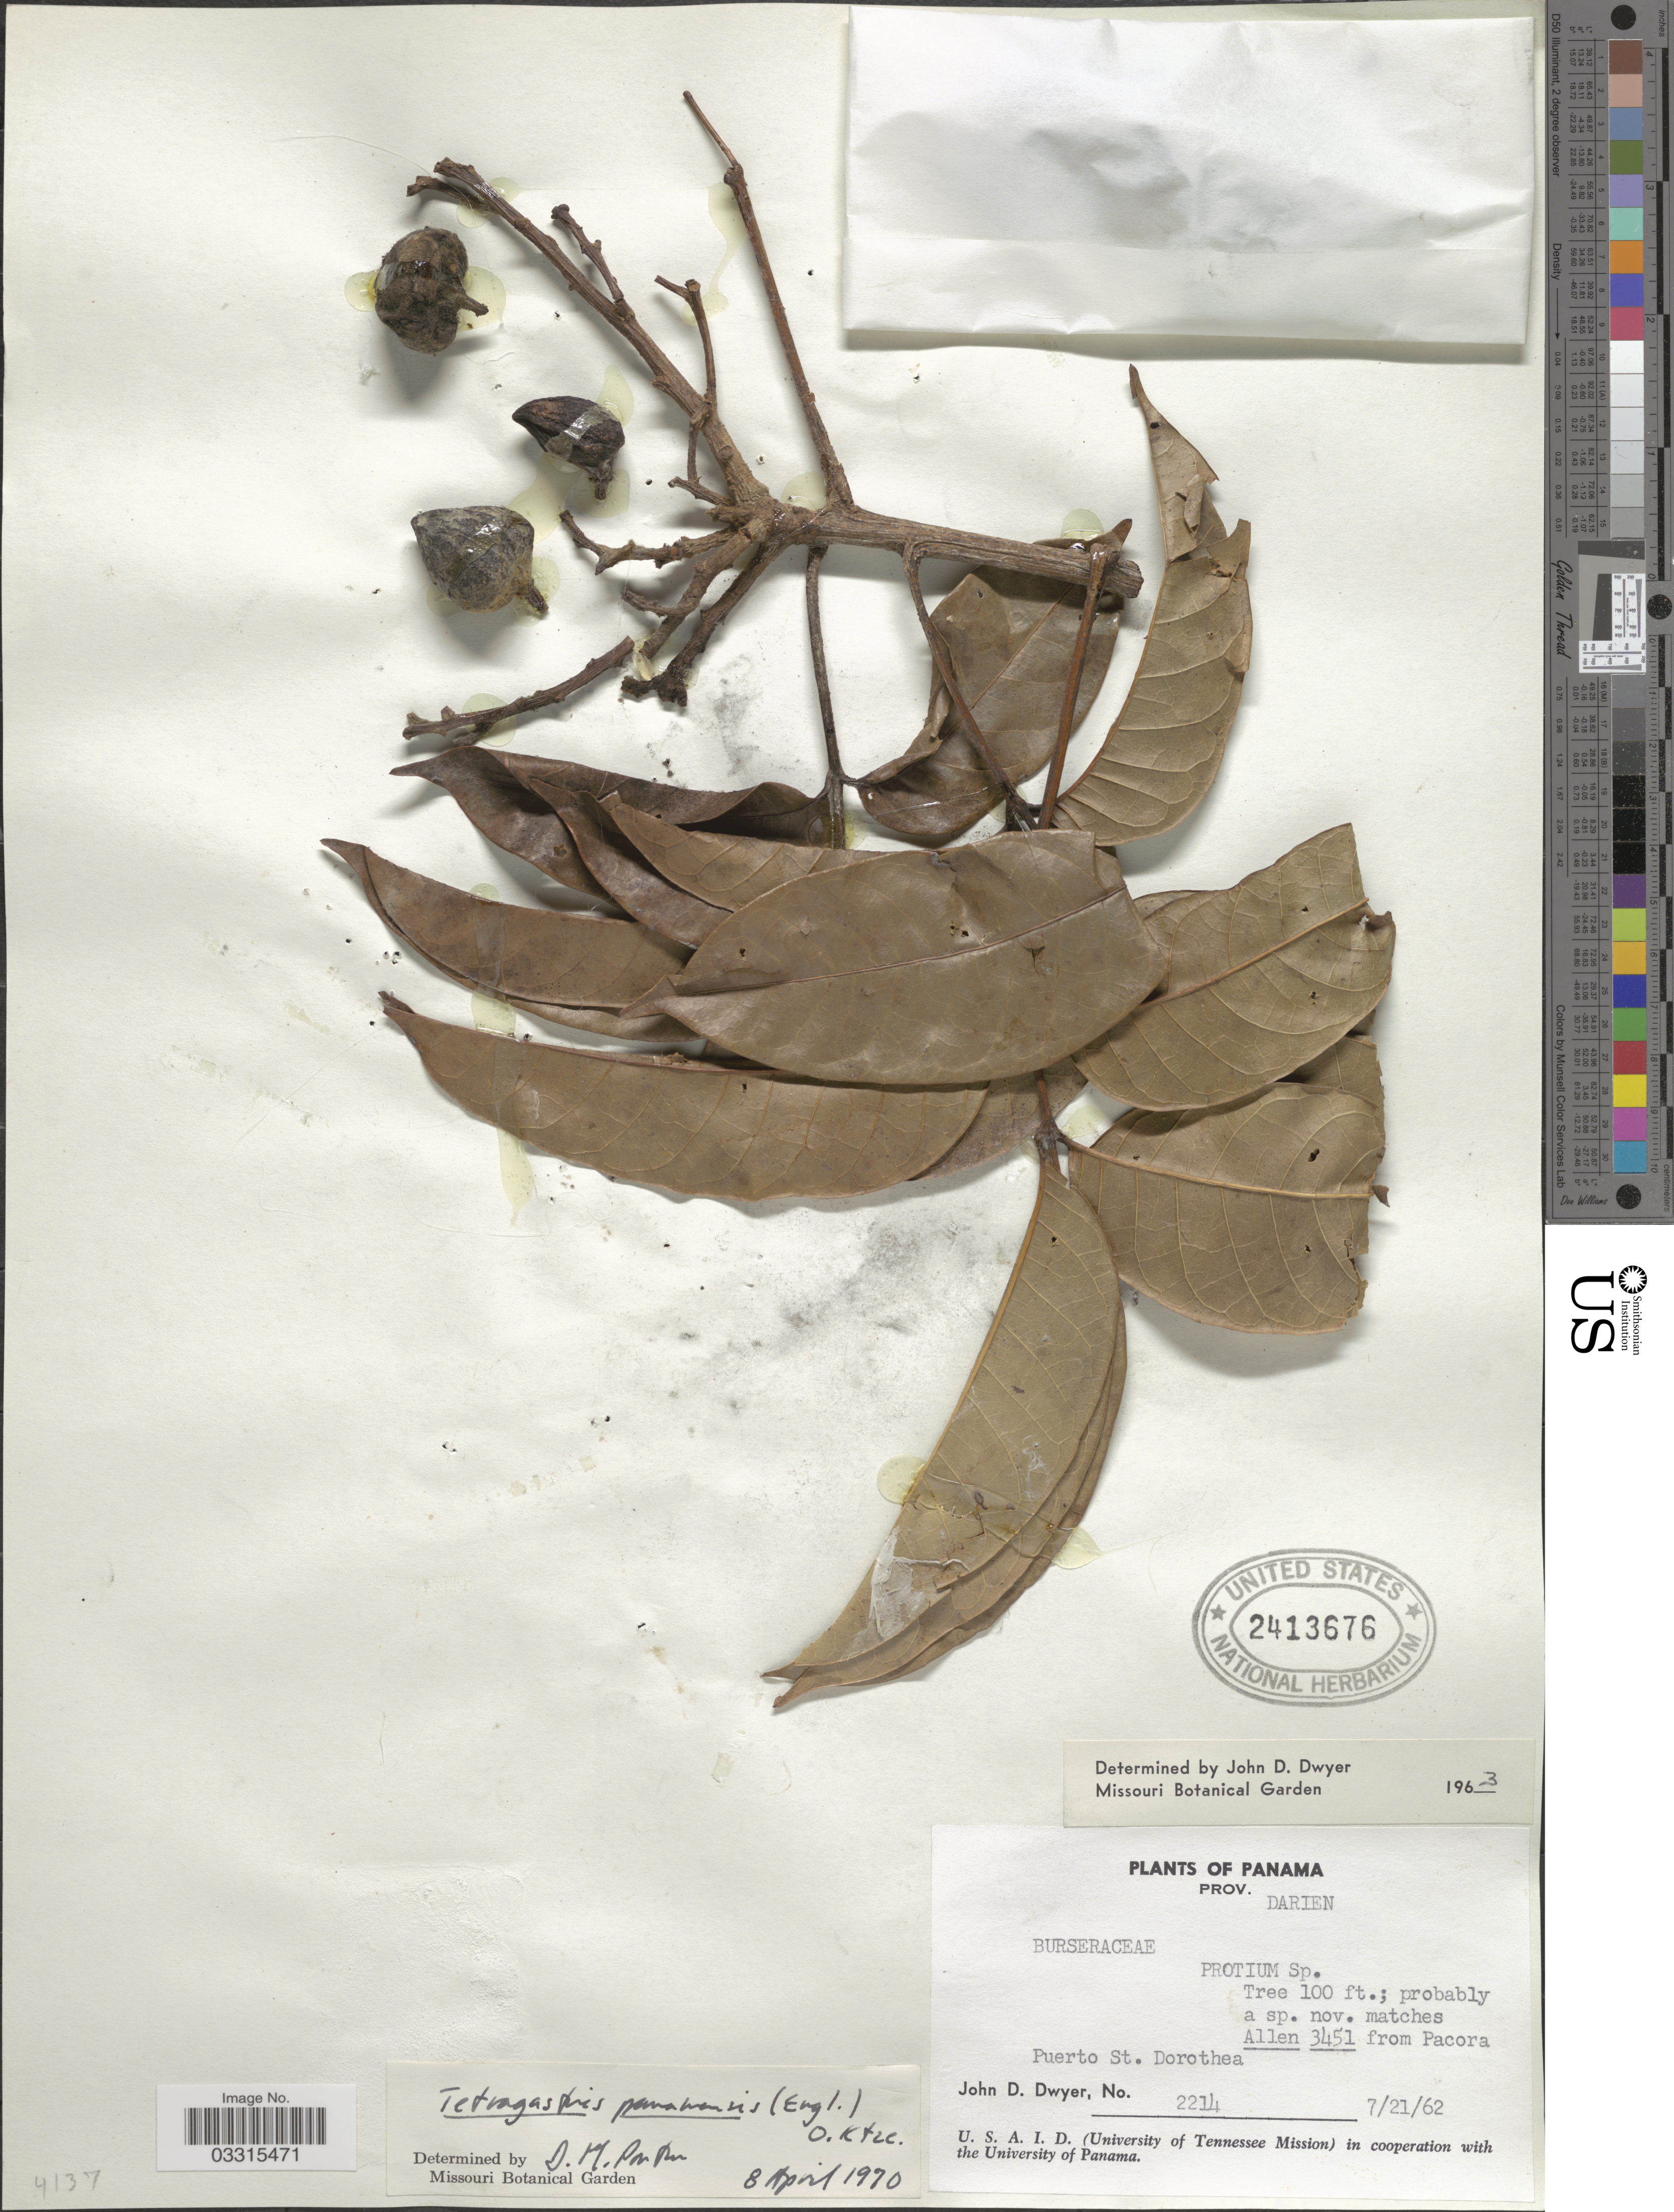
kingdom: Plantae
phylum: Tracheophyta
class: Magnoliopsida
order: Sapindales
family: Burseraceae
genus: Protium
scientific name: Protium stevensonii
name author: (Standl.) Daly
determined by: Daly, Douglas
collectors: J. D. Dwyer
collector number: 2214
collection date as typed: Transcribed d/m/y: 21/7/62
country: Panama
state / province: Darién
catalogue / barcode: US 2413676